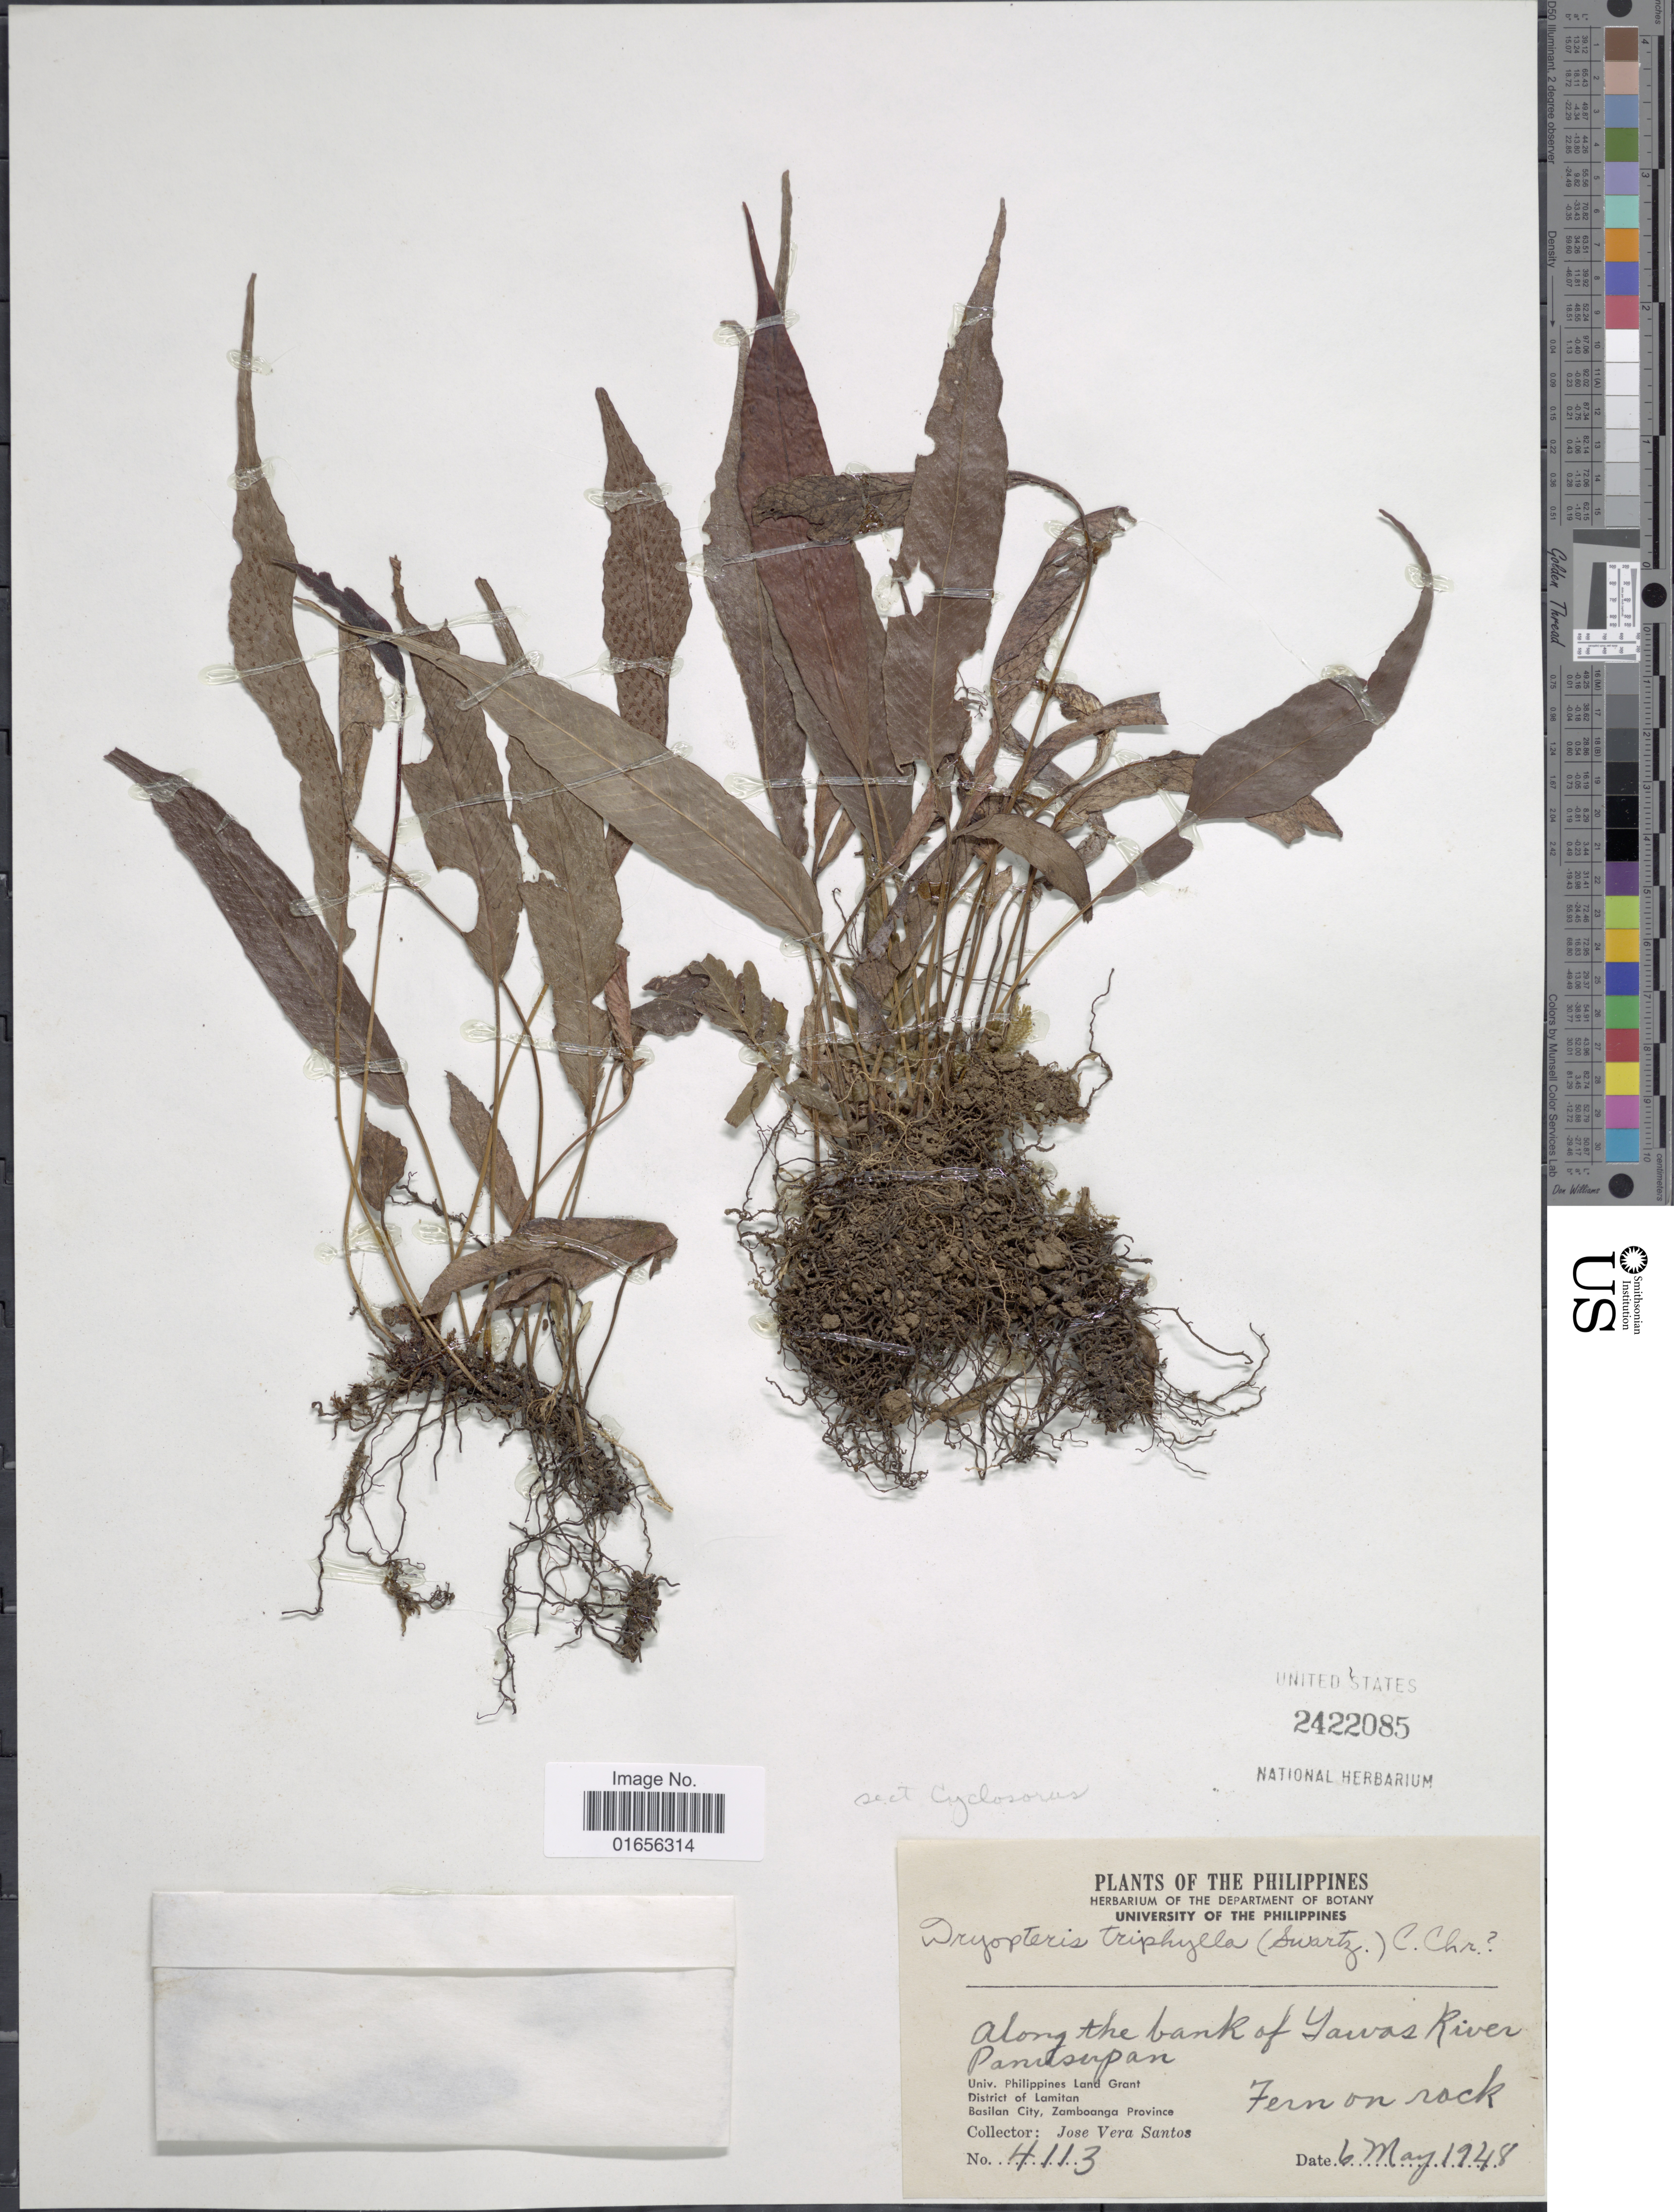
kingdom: Plantae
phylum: Tracheophyta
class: Polypodiopsida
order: Polypodiales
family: Thelypteridaceae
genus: Pronephrium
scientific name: Pronephrium triphyllum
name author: (Sw.) Holttum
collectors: J. Santos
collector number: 4113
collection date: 1948-05-06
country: Philippines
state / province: Muslim Mindanao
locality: The Philippines, Along the bank of Yawas River Panitserpan. Univ. Philippines Land Grant. District of Lamitan, Basilan City, Zamboanga Province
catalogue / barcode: US 2422085